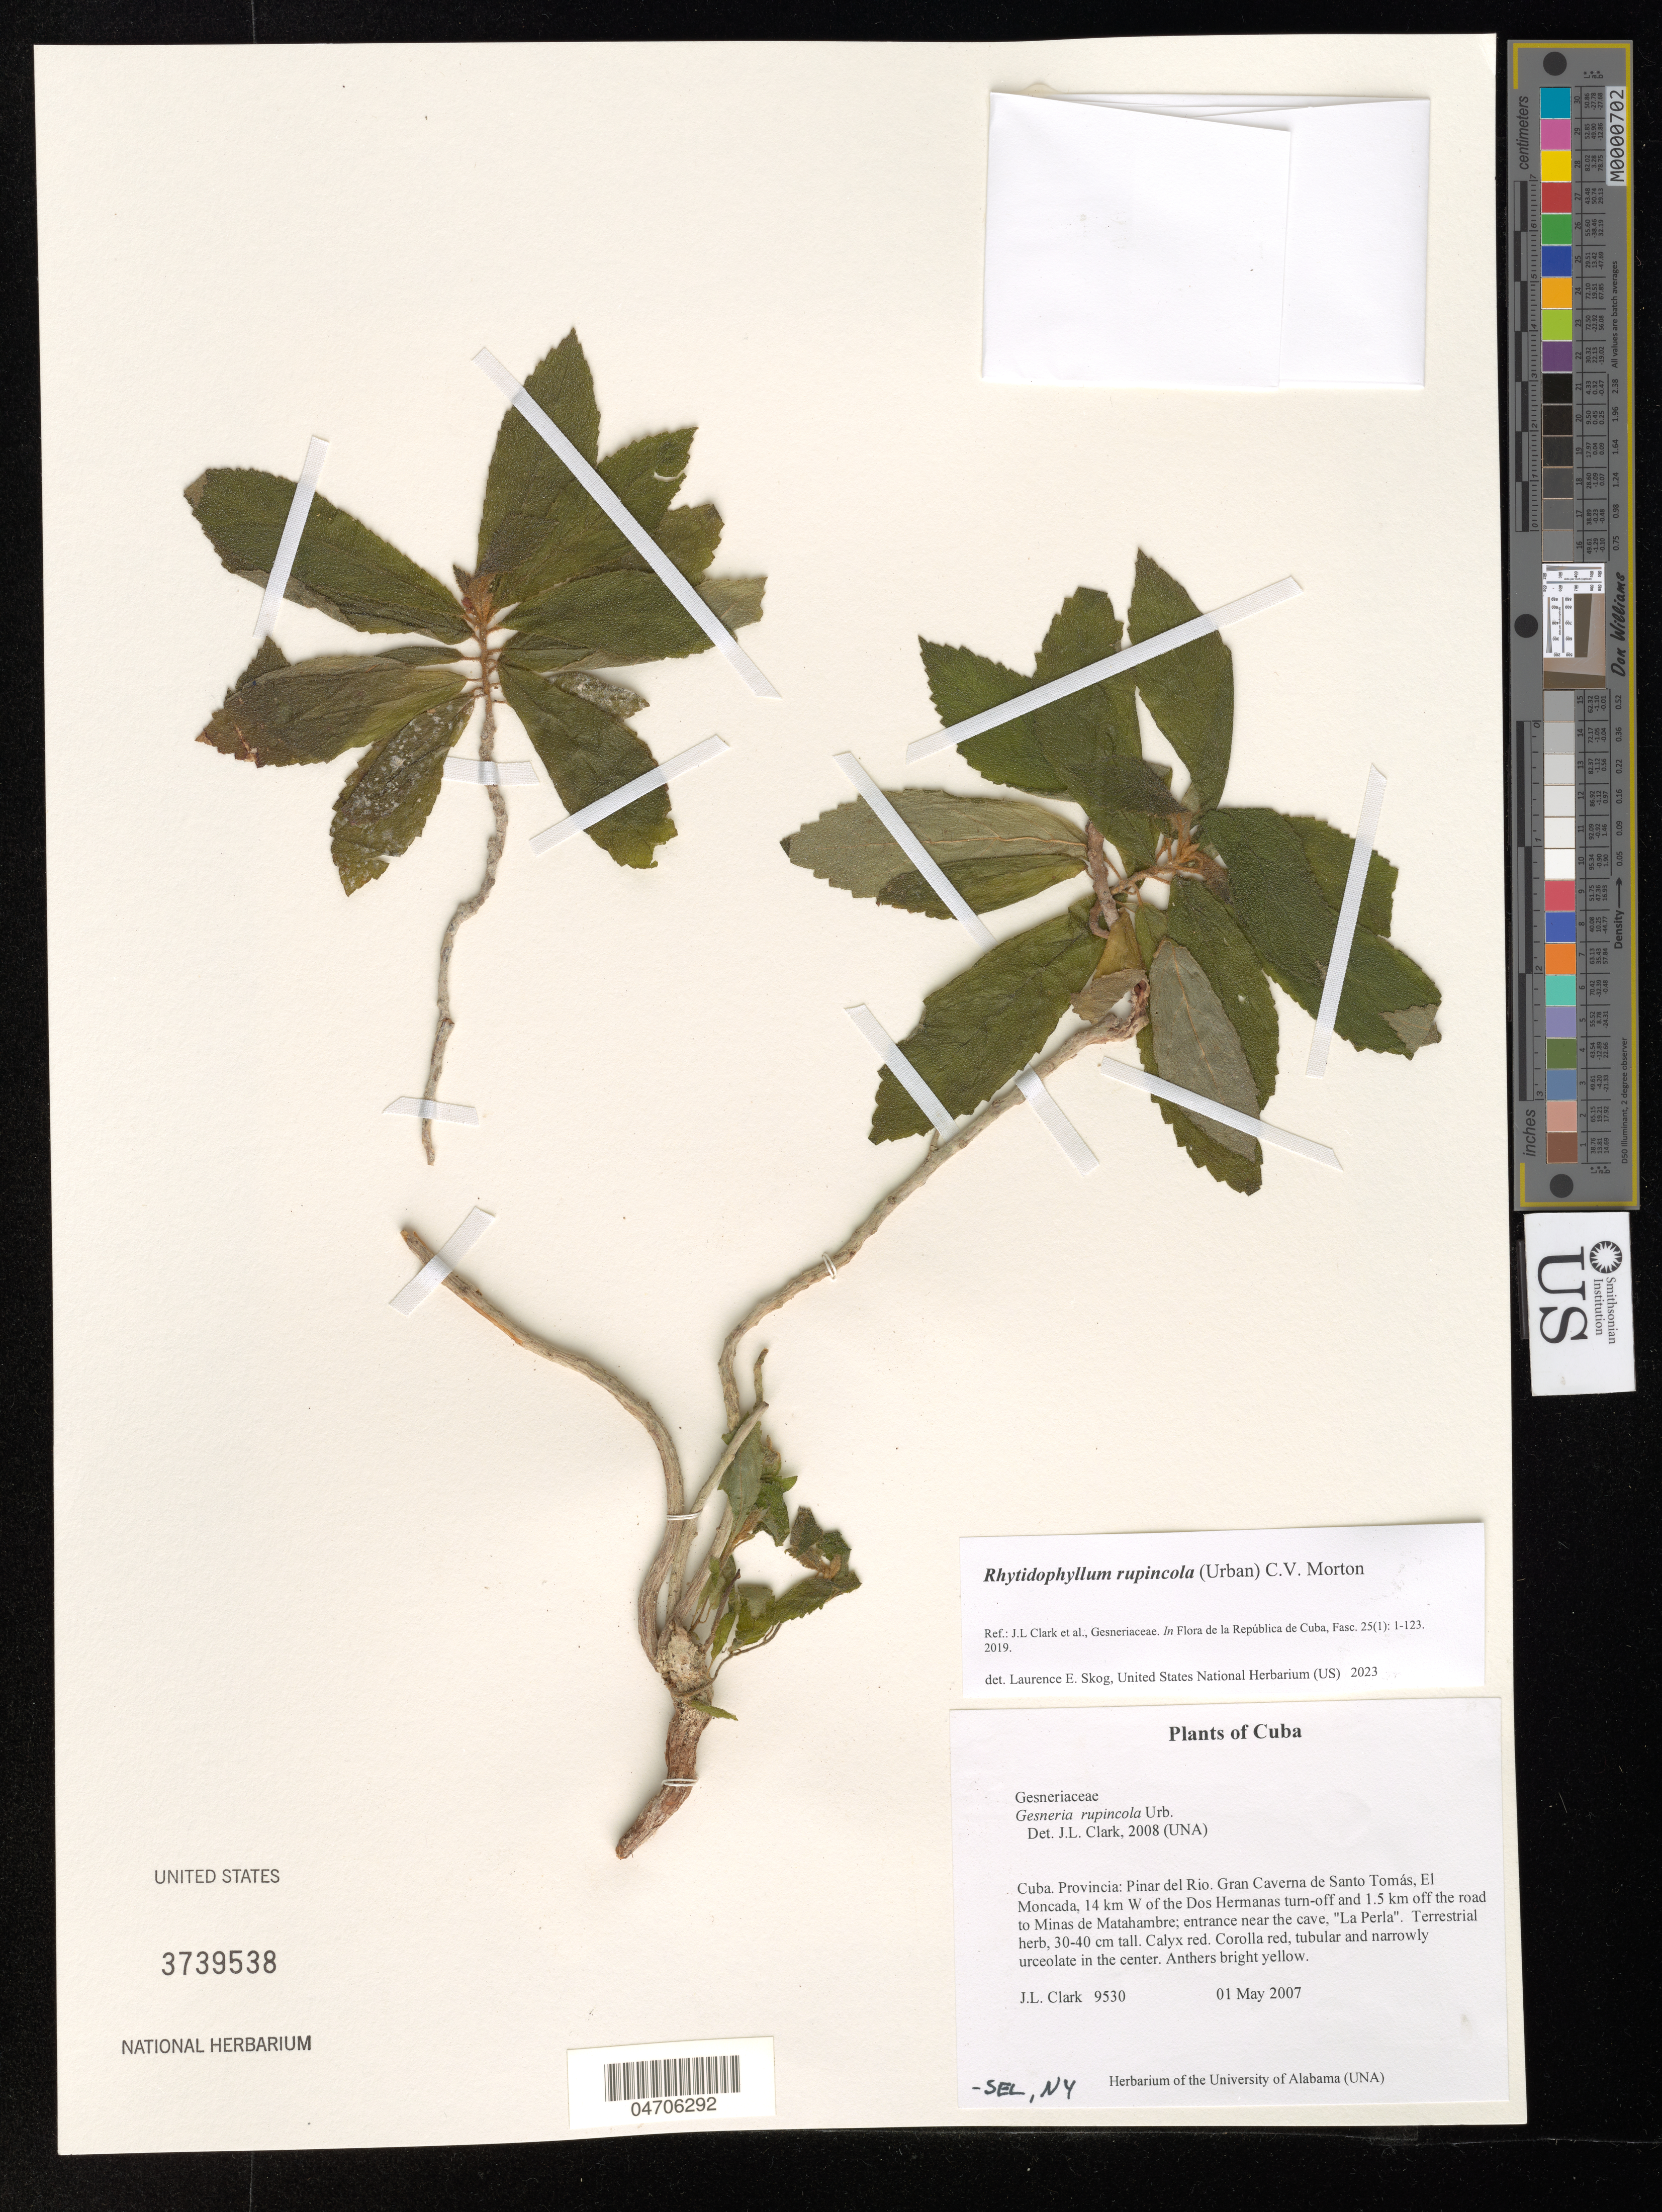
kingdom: Plantae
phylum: Tracheophyta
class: Magnoliopsida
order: Lamiales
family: Gesneriaceae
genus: Rhytidophyllum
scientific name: Rhytidophyllum rupincola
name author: (Urb.) C.V. Morton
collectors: J. L. Clark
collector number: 9530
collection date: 2007-05-01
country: Cuba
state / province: Pinar del Río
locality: Gran Caverna de Santo Tomás, El Moncada, 14 km W of the Dos Hermanas turn-off and 1.5 km off the road to Minas de Matahambre; entrance near the cave, "La Perla".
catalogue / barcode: US 3739538